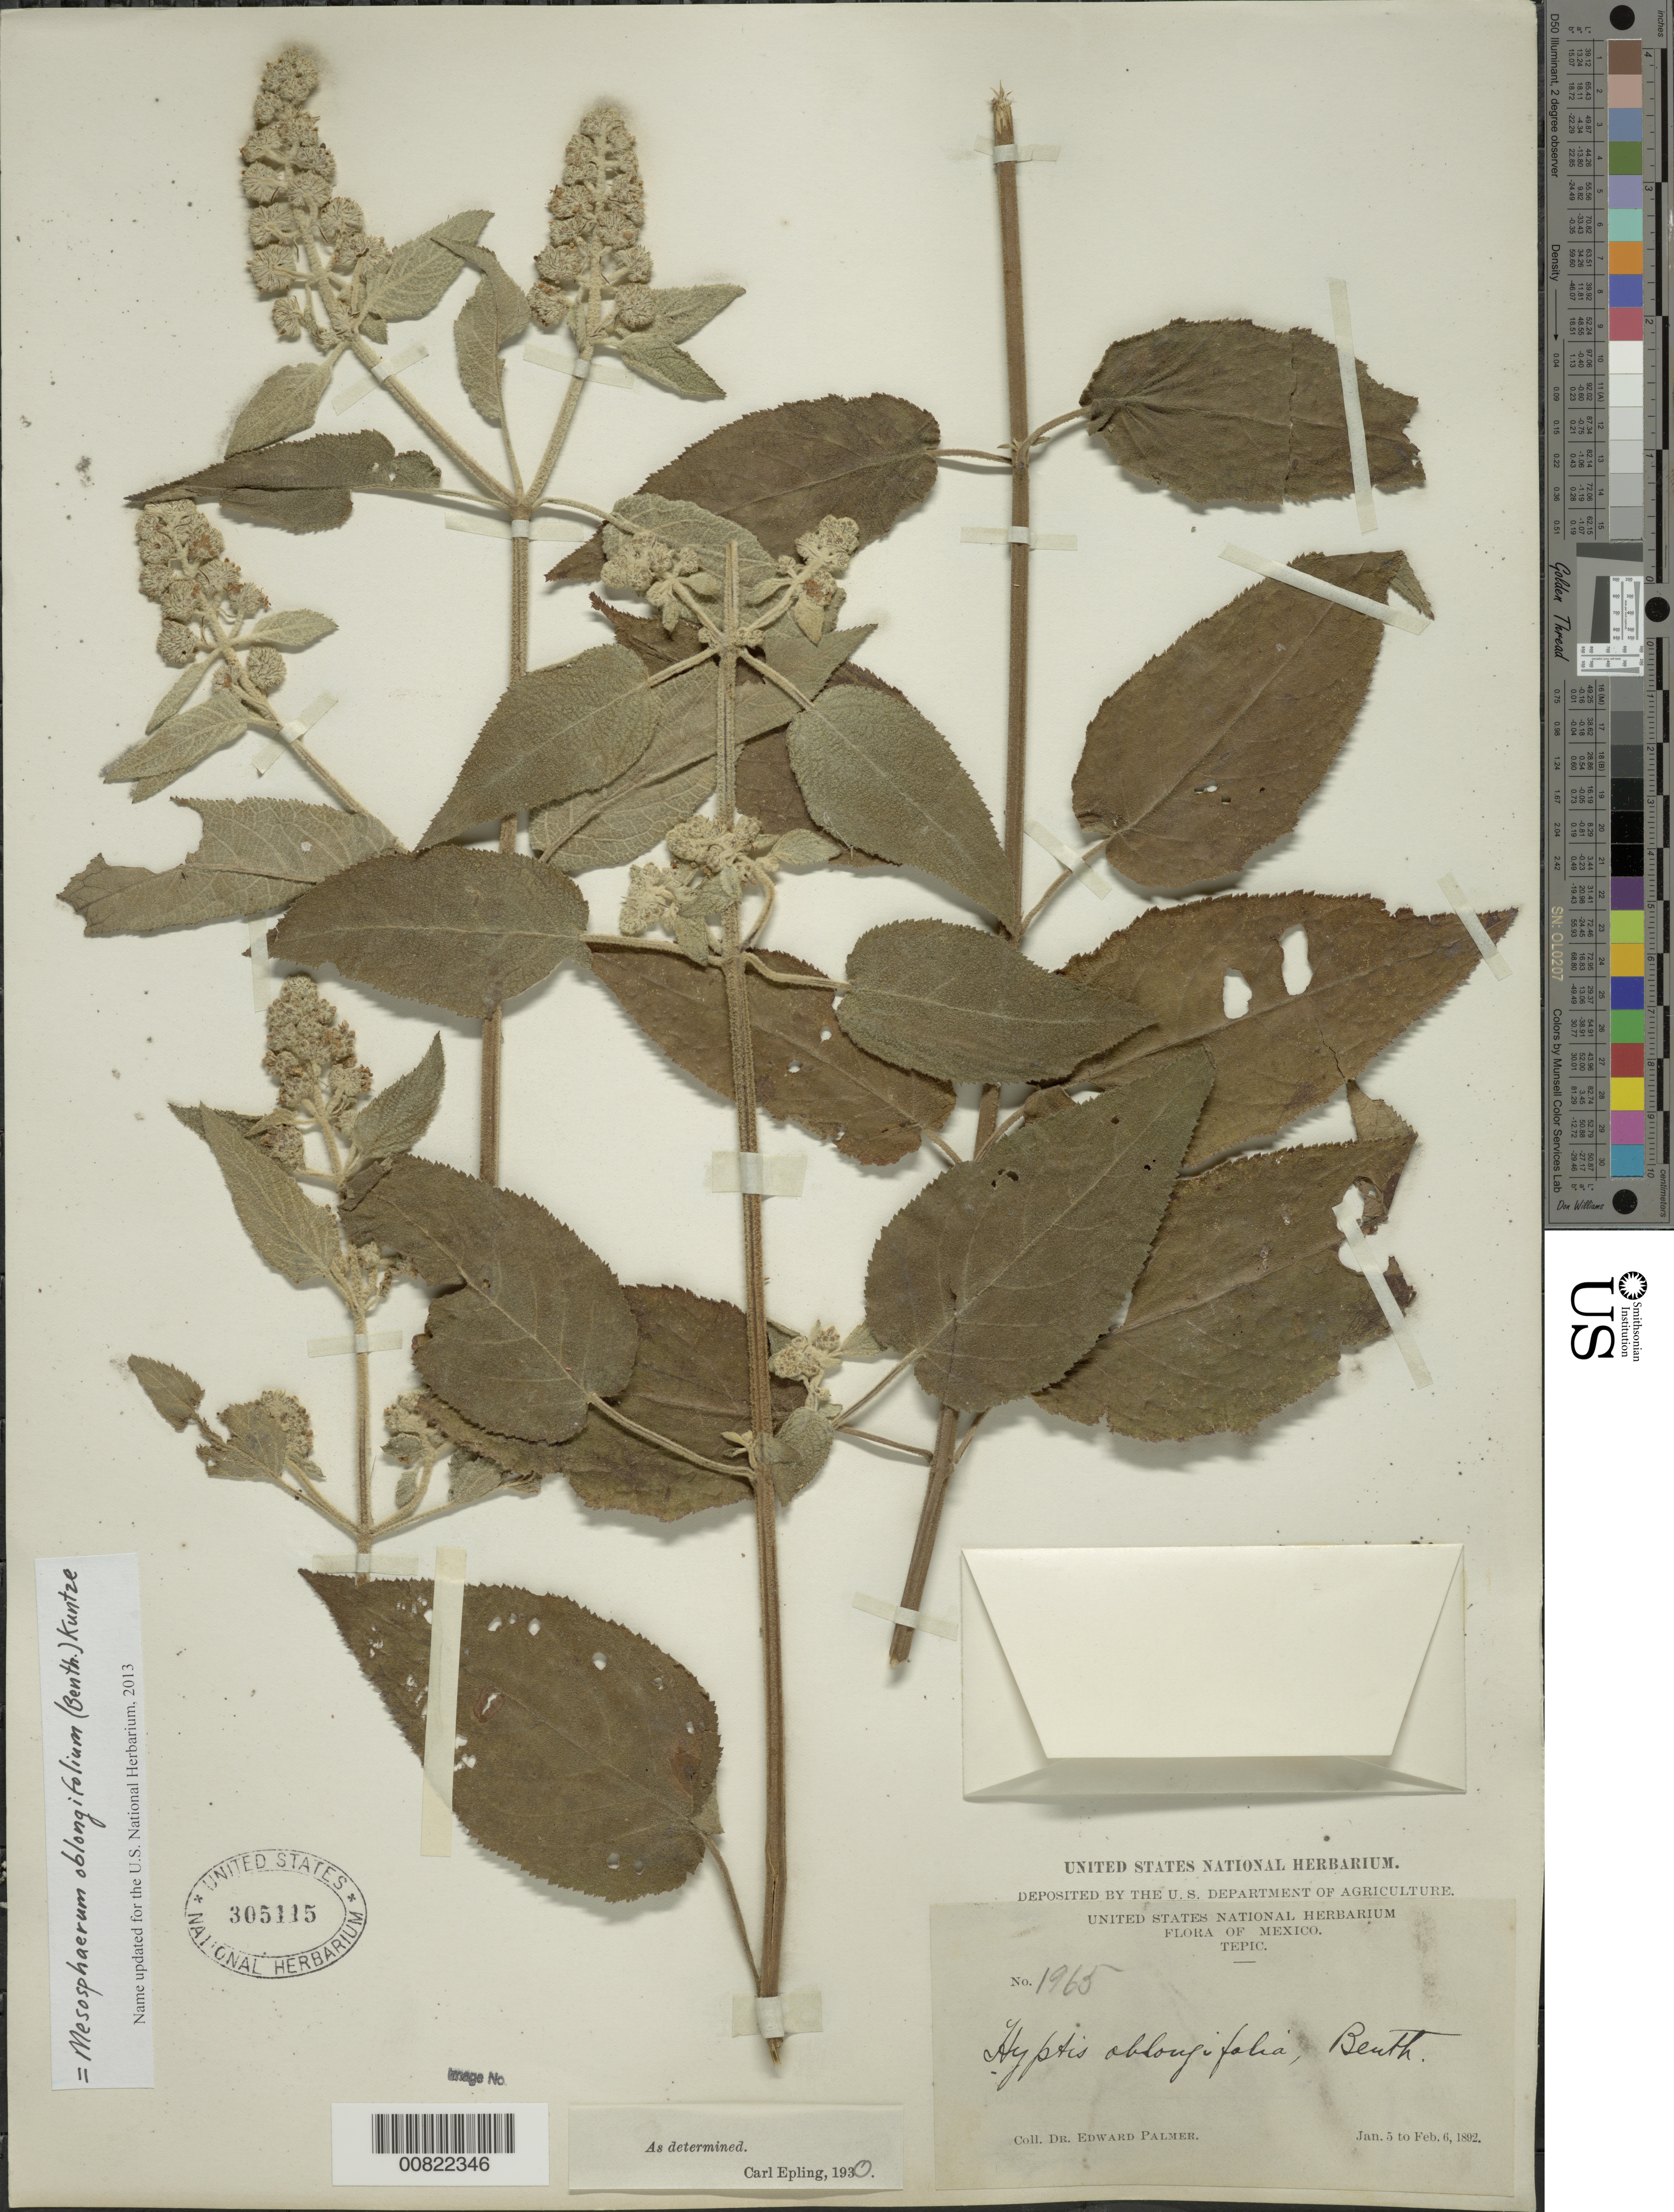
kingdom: Plantae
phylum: Tracheophyta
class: Magnoliopsida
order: Lamiales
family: Lamiaceae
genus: Mesosphaerum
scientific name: Mesosphaerum oblongifolium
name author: (Benth.) Kuntze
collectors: E. Palmer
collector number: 1965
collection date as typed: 05 Jan 1892 to 06 Feb 1892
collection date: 1892-01-05/1892-02-06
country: Mexico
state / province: Nayarit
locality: Tepic, Nayarit.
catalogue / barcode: US 305115